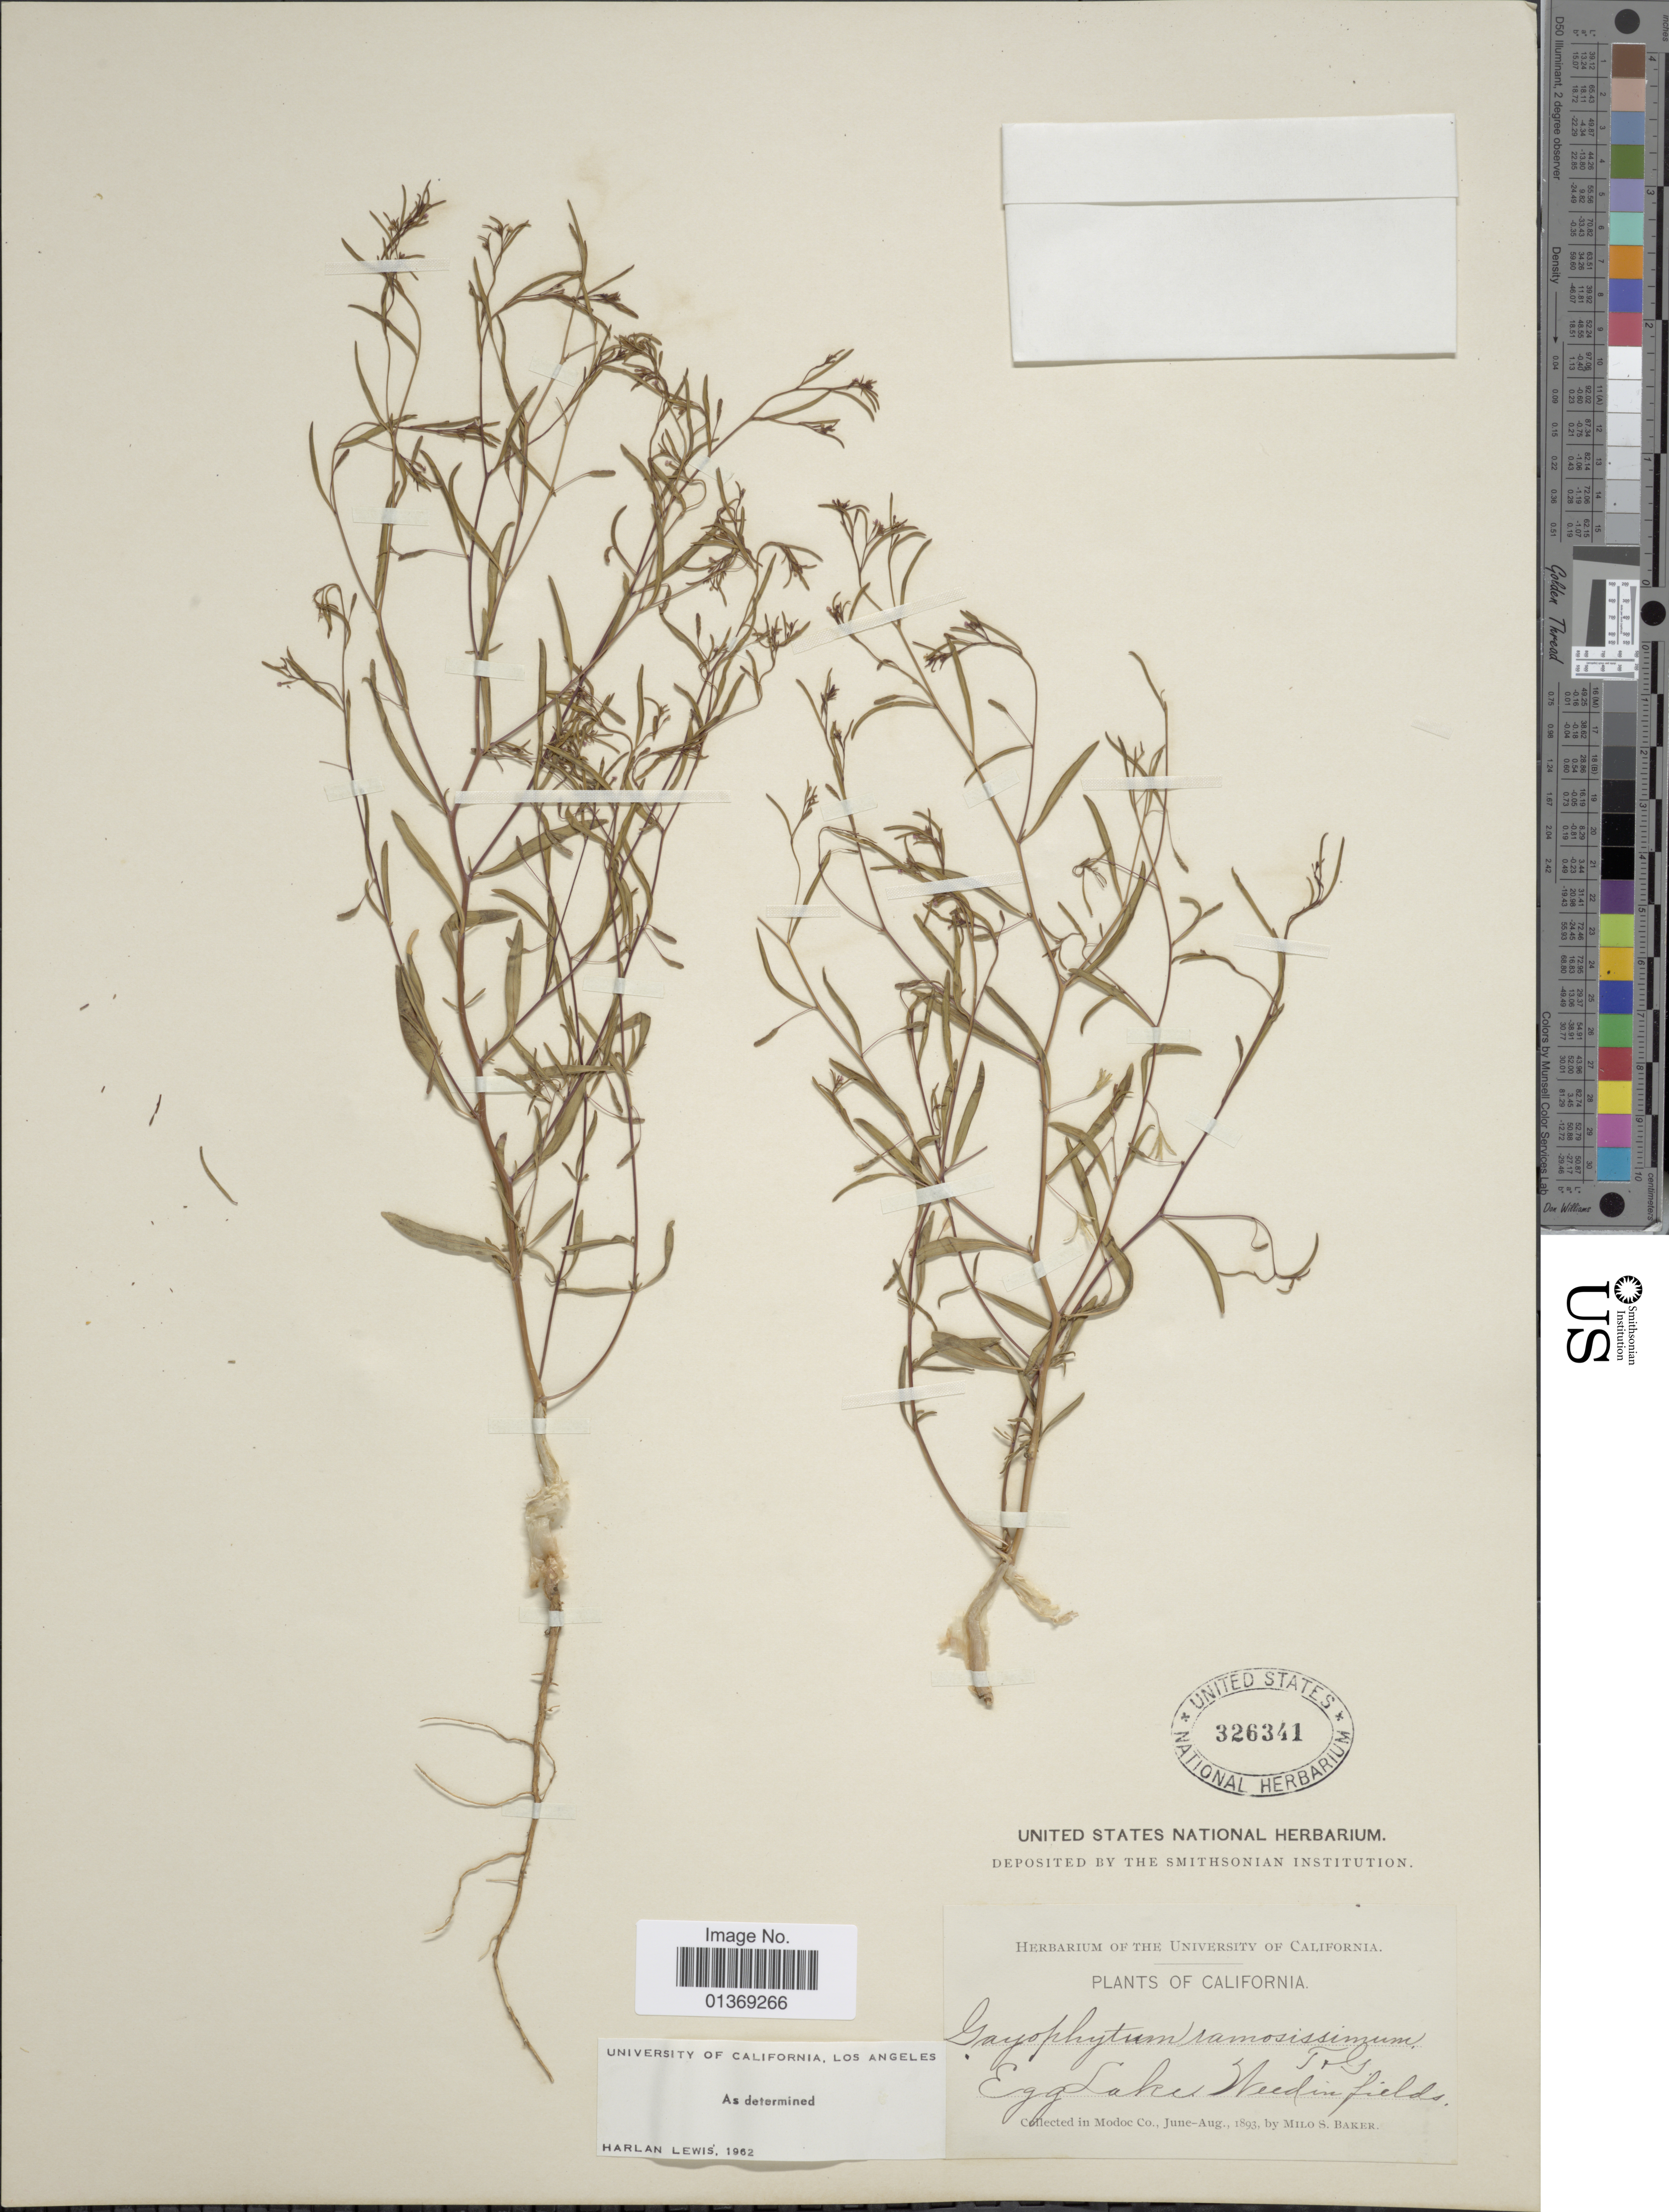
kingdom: Plantae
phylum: Tracheophyta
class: Magnoliopsida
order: Myrtales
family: Onagraceae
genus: Gayophytum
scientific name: Gayophytum ramosissimum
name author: Torr. & A. Gray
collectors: M. S. Baker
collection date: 1893-06/1893-08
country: United States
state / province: California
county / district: Modoc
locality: Egg Lake, Weed in fields, Modoc Co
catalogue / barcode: US 326341